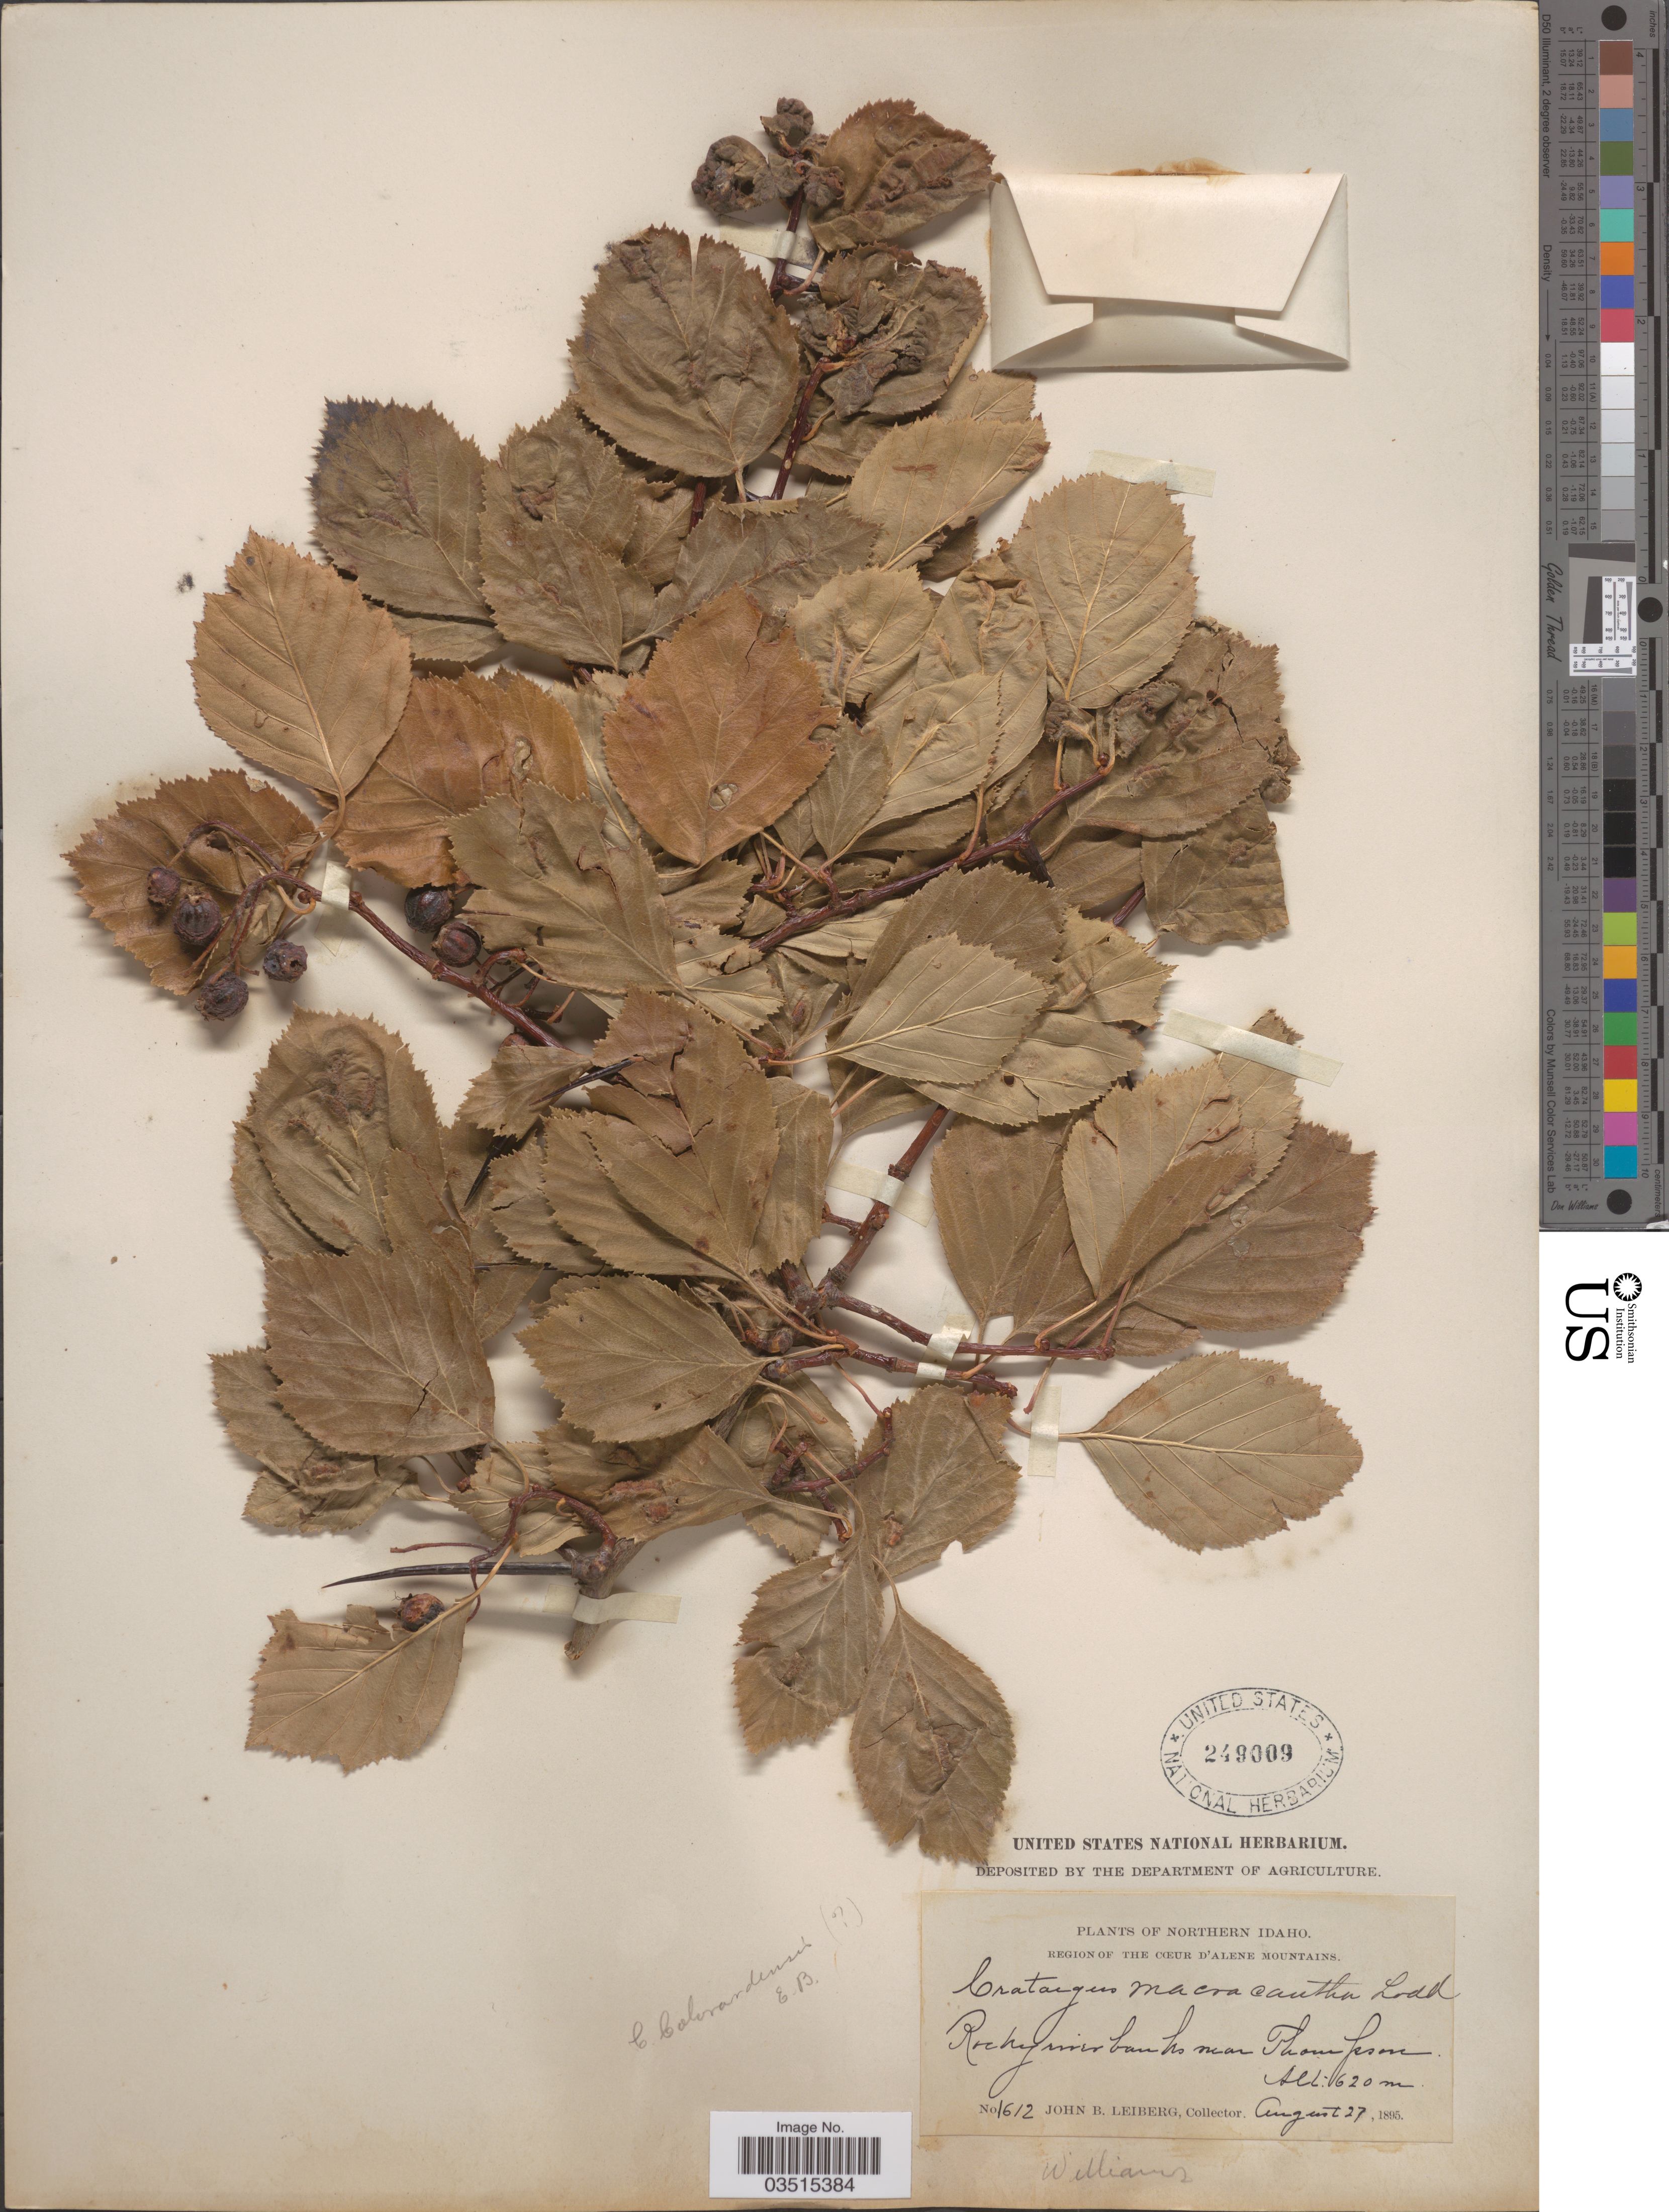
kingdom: Plantae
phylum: Tracheophyta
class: Magnoliopsida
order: Rosales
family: Rosaceae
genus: Crataegus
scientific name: Crataegus macracantha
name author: (Lindl.) Lodd. ex Loudon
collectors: J. B. Leiberg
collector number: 1612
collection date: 1895-08-27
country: United States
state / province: Idaho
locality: Northern Idaho. Region of the Cœur D'Alene Mountains. Rocky river banks near Thompson.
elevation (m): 620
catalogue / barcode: US 249009